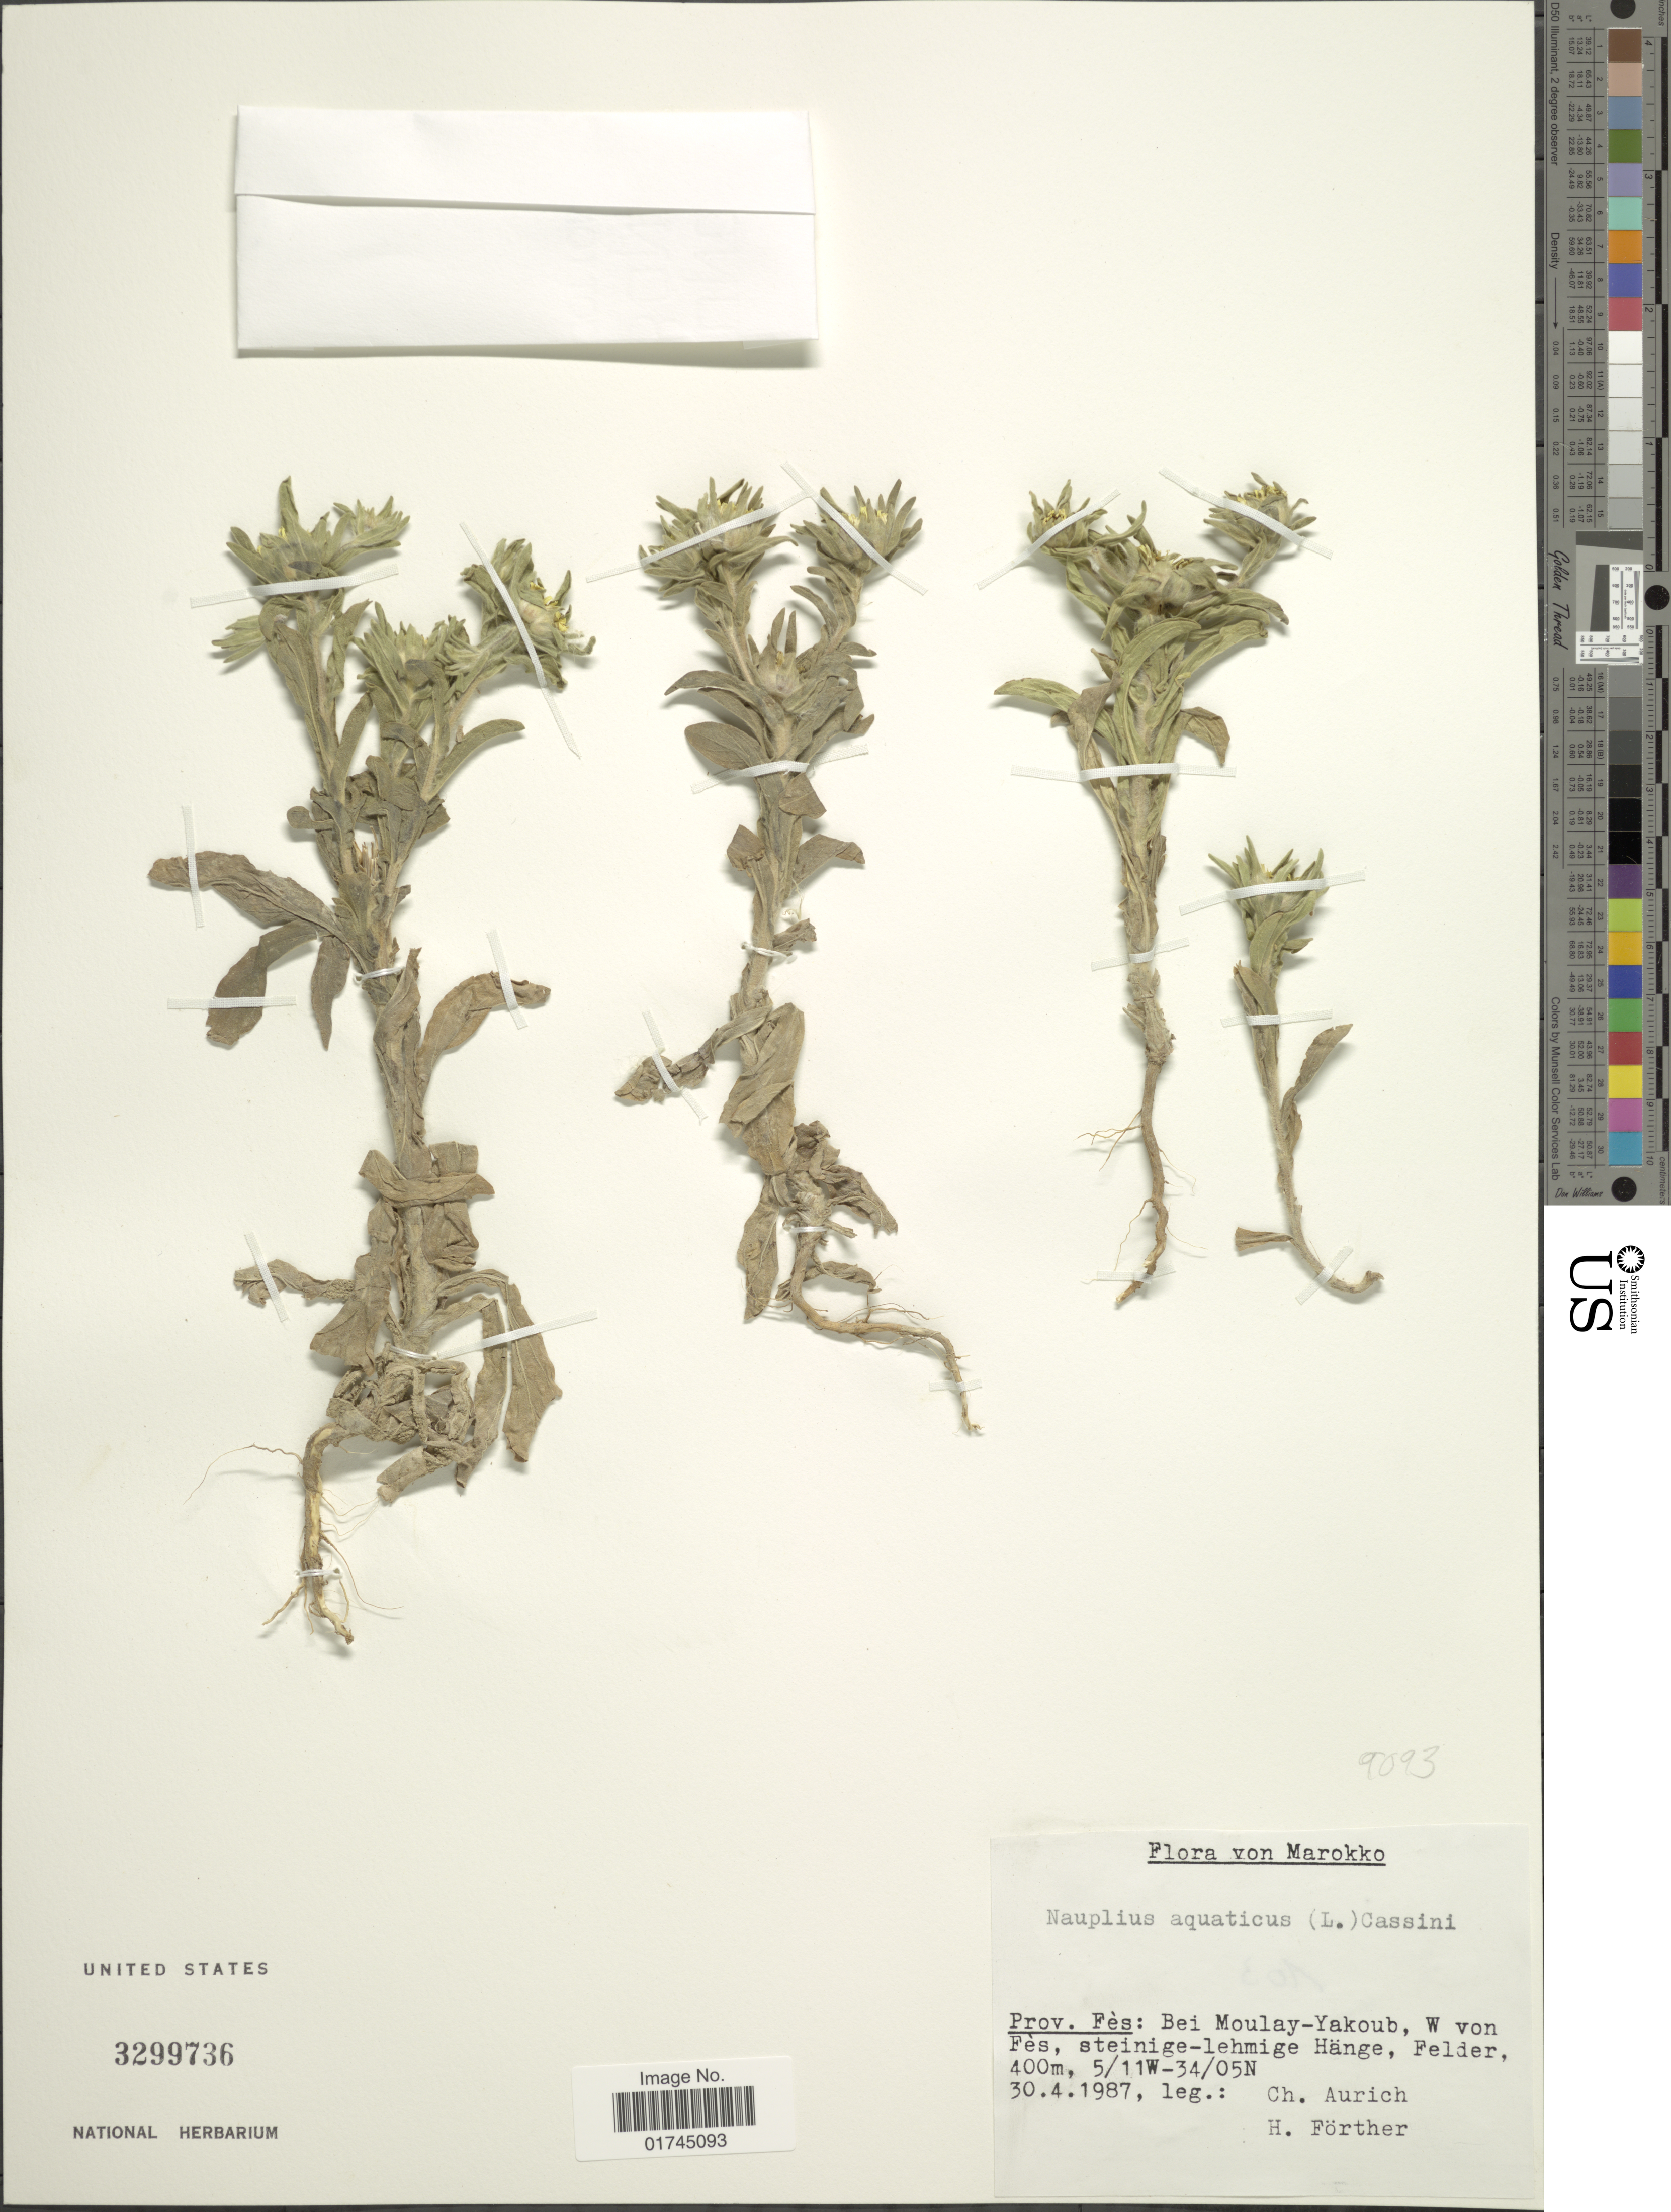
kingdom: Plantae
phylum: Tracheophyta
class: Magnoliopsida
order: Asterales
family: Asteraceae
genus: Nauplius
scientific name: Nauplius aquaticus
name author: (L.) Less.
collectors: C. Aurich & H. Förther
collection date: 1987-04-30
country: Morocco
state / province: Fès-Boulemane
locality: Prov. Fés: Bei Moulay-Yakoub, W von Fés, steinige-lehmige Hänge, Felder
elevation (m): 400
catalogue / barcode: US 3299736